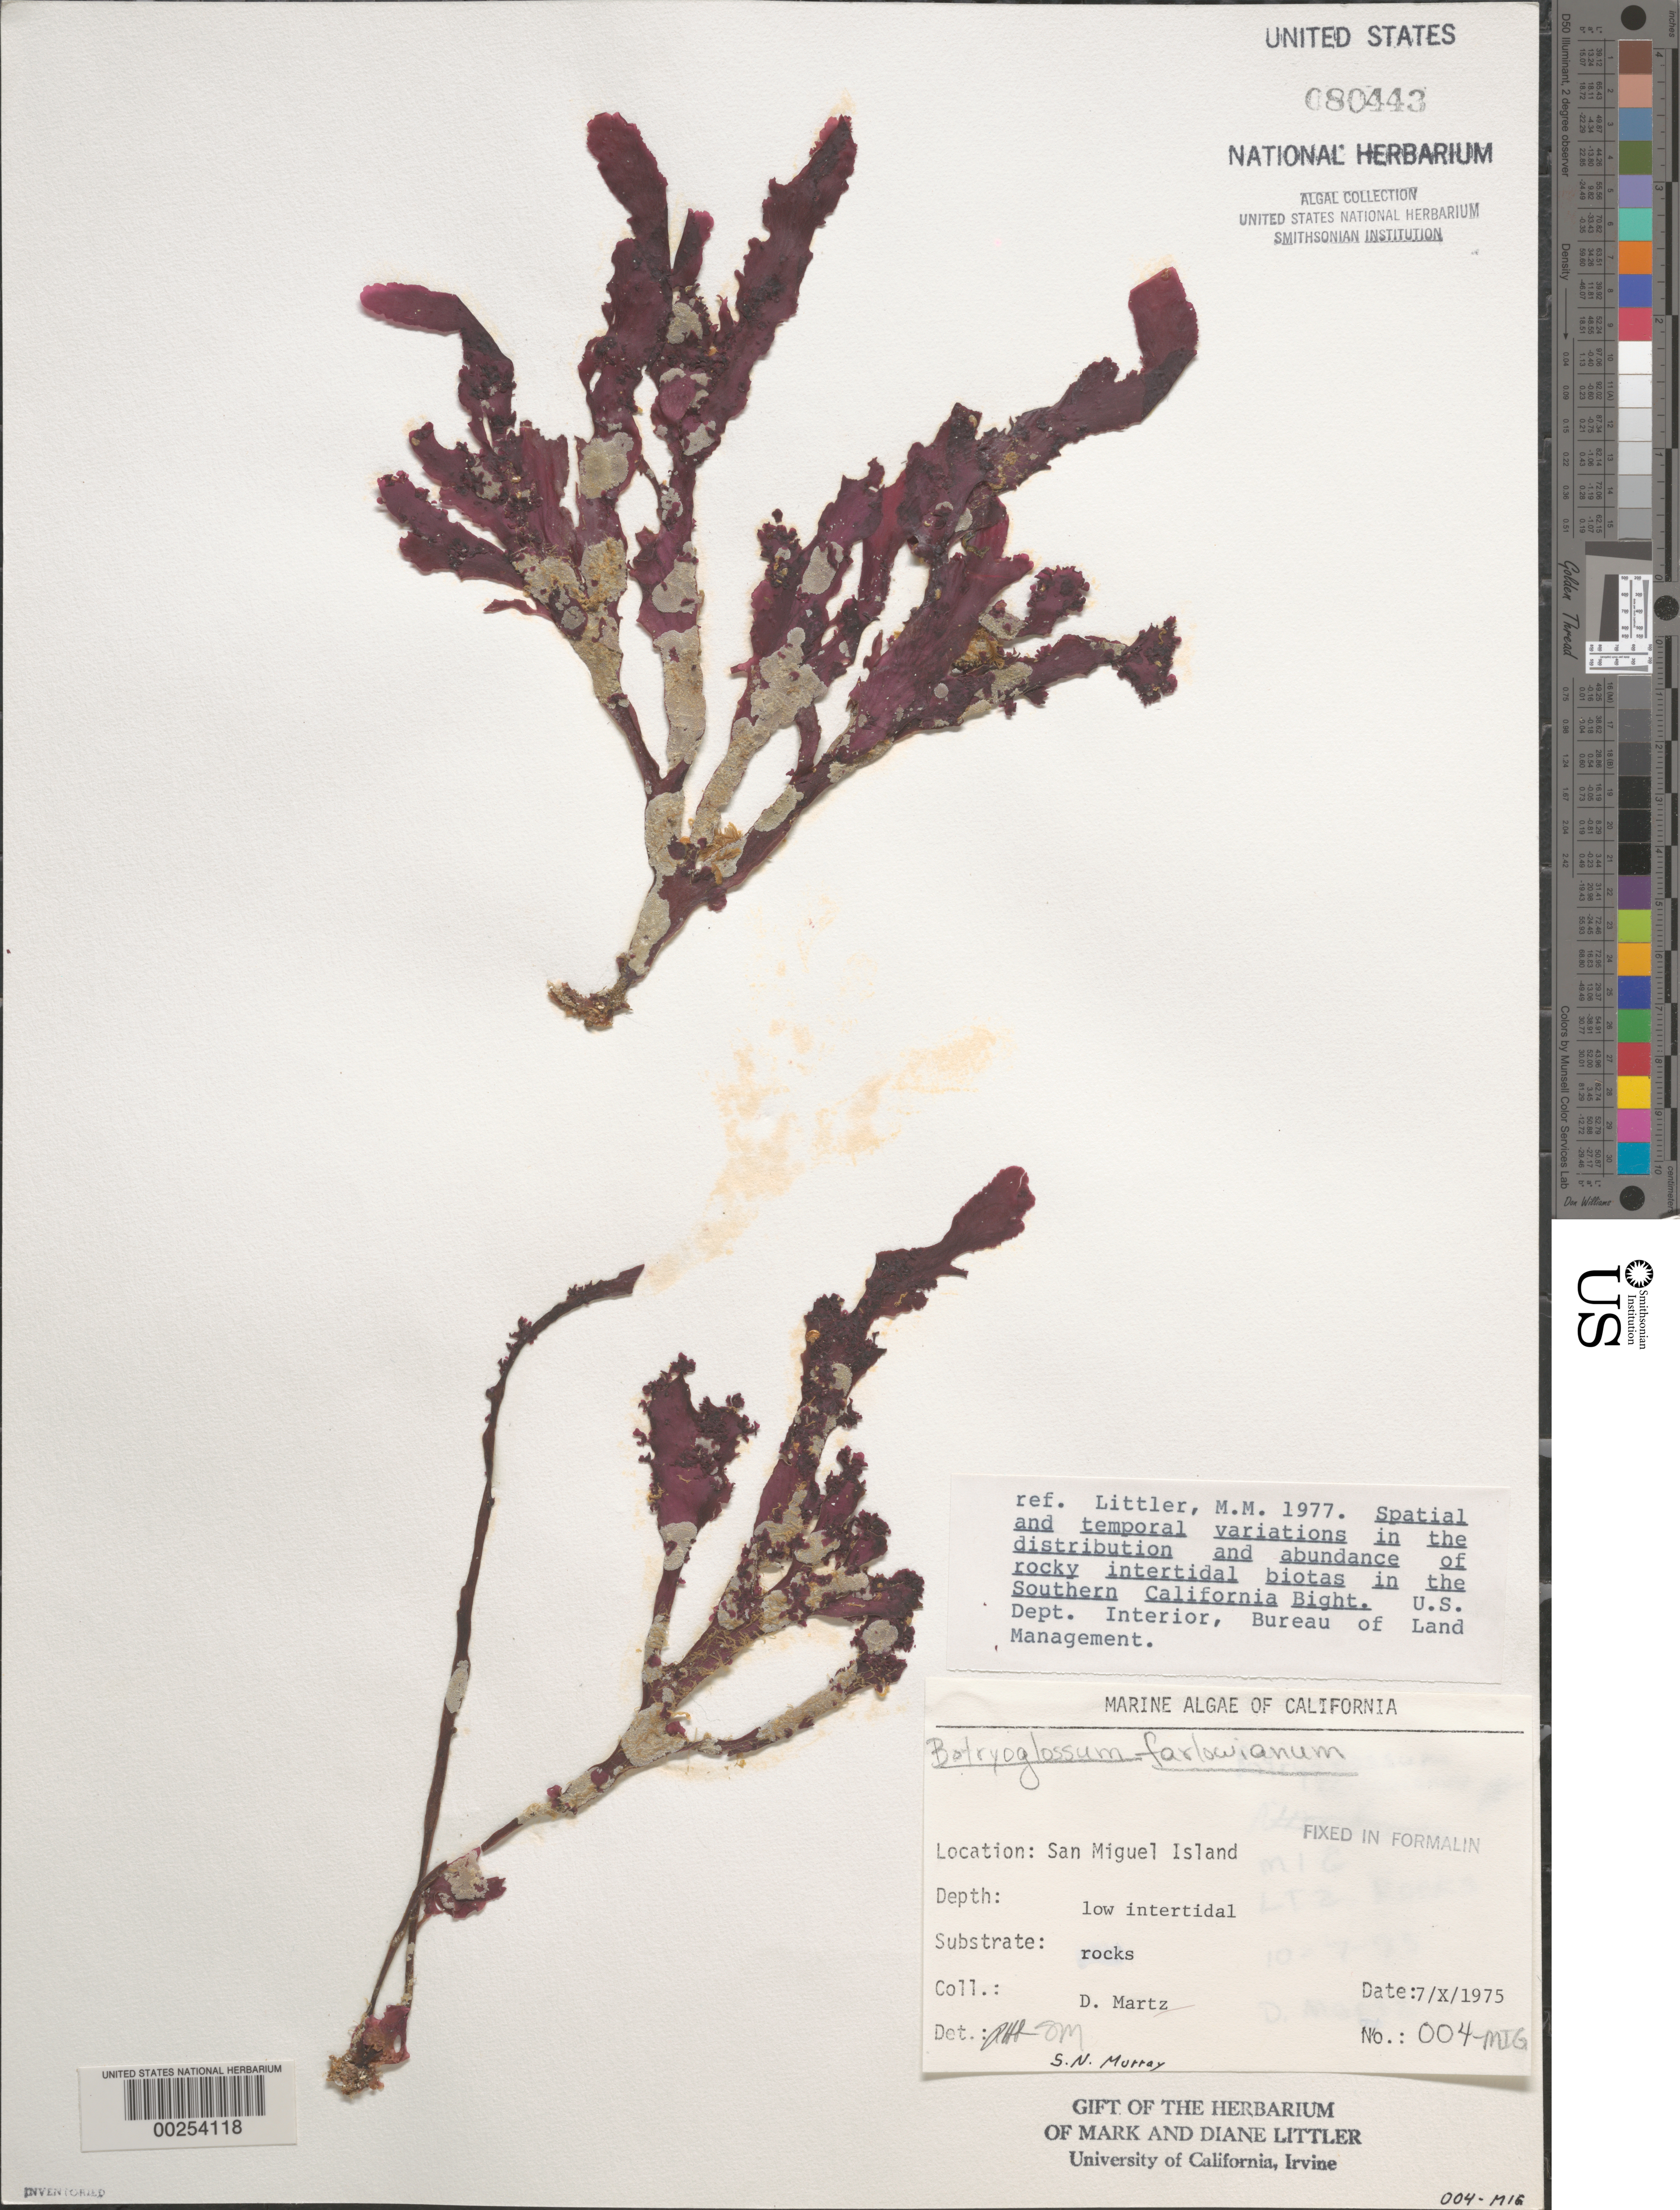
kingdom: Plantae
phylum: Rhodophyta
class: Florideophyceae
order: Ceramiales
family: Delesseriaceae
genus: Botryoglossum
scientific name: Botryoglossum farlowianum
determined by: Sims, Robert H.; Murray, S. N.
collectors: D. Martz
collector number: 004-mig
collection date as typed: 07 Oct 1975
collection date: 1975-10-07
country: United States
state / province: California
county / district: Santa Barbara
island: San Miguel Island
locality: Cuyler Harbor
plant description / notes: BLM-SOCALBIGHT Rocky Intertidal Survey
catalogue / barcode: US 80443